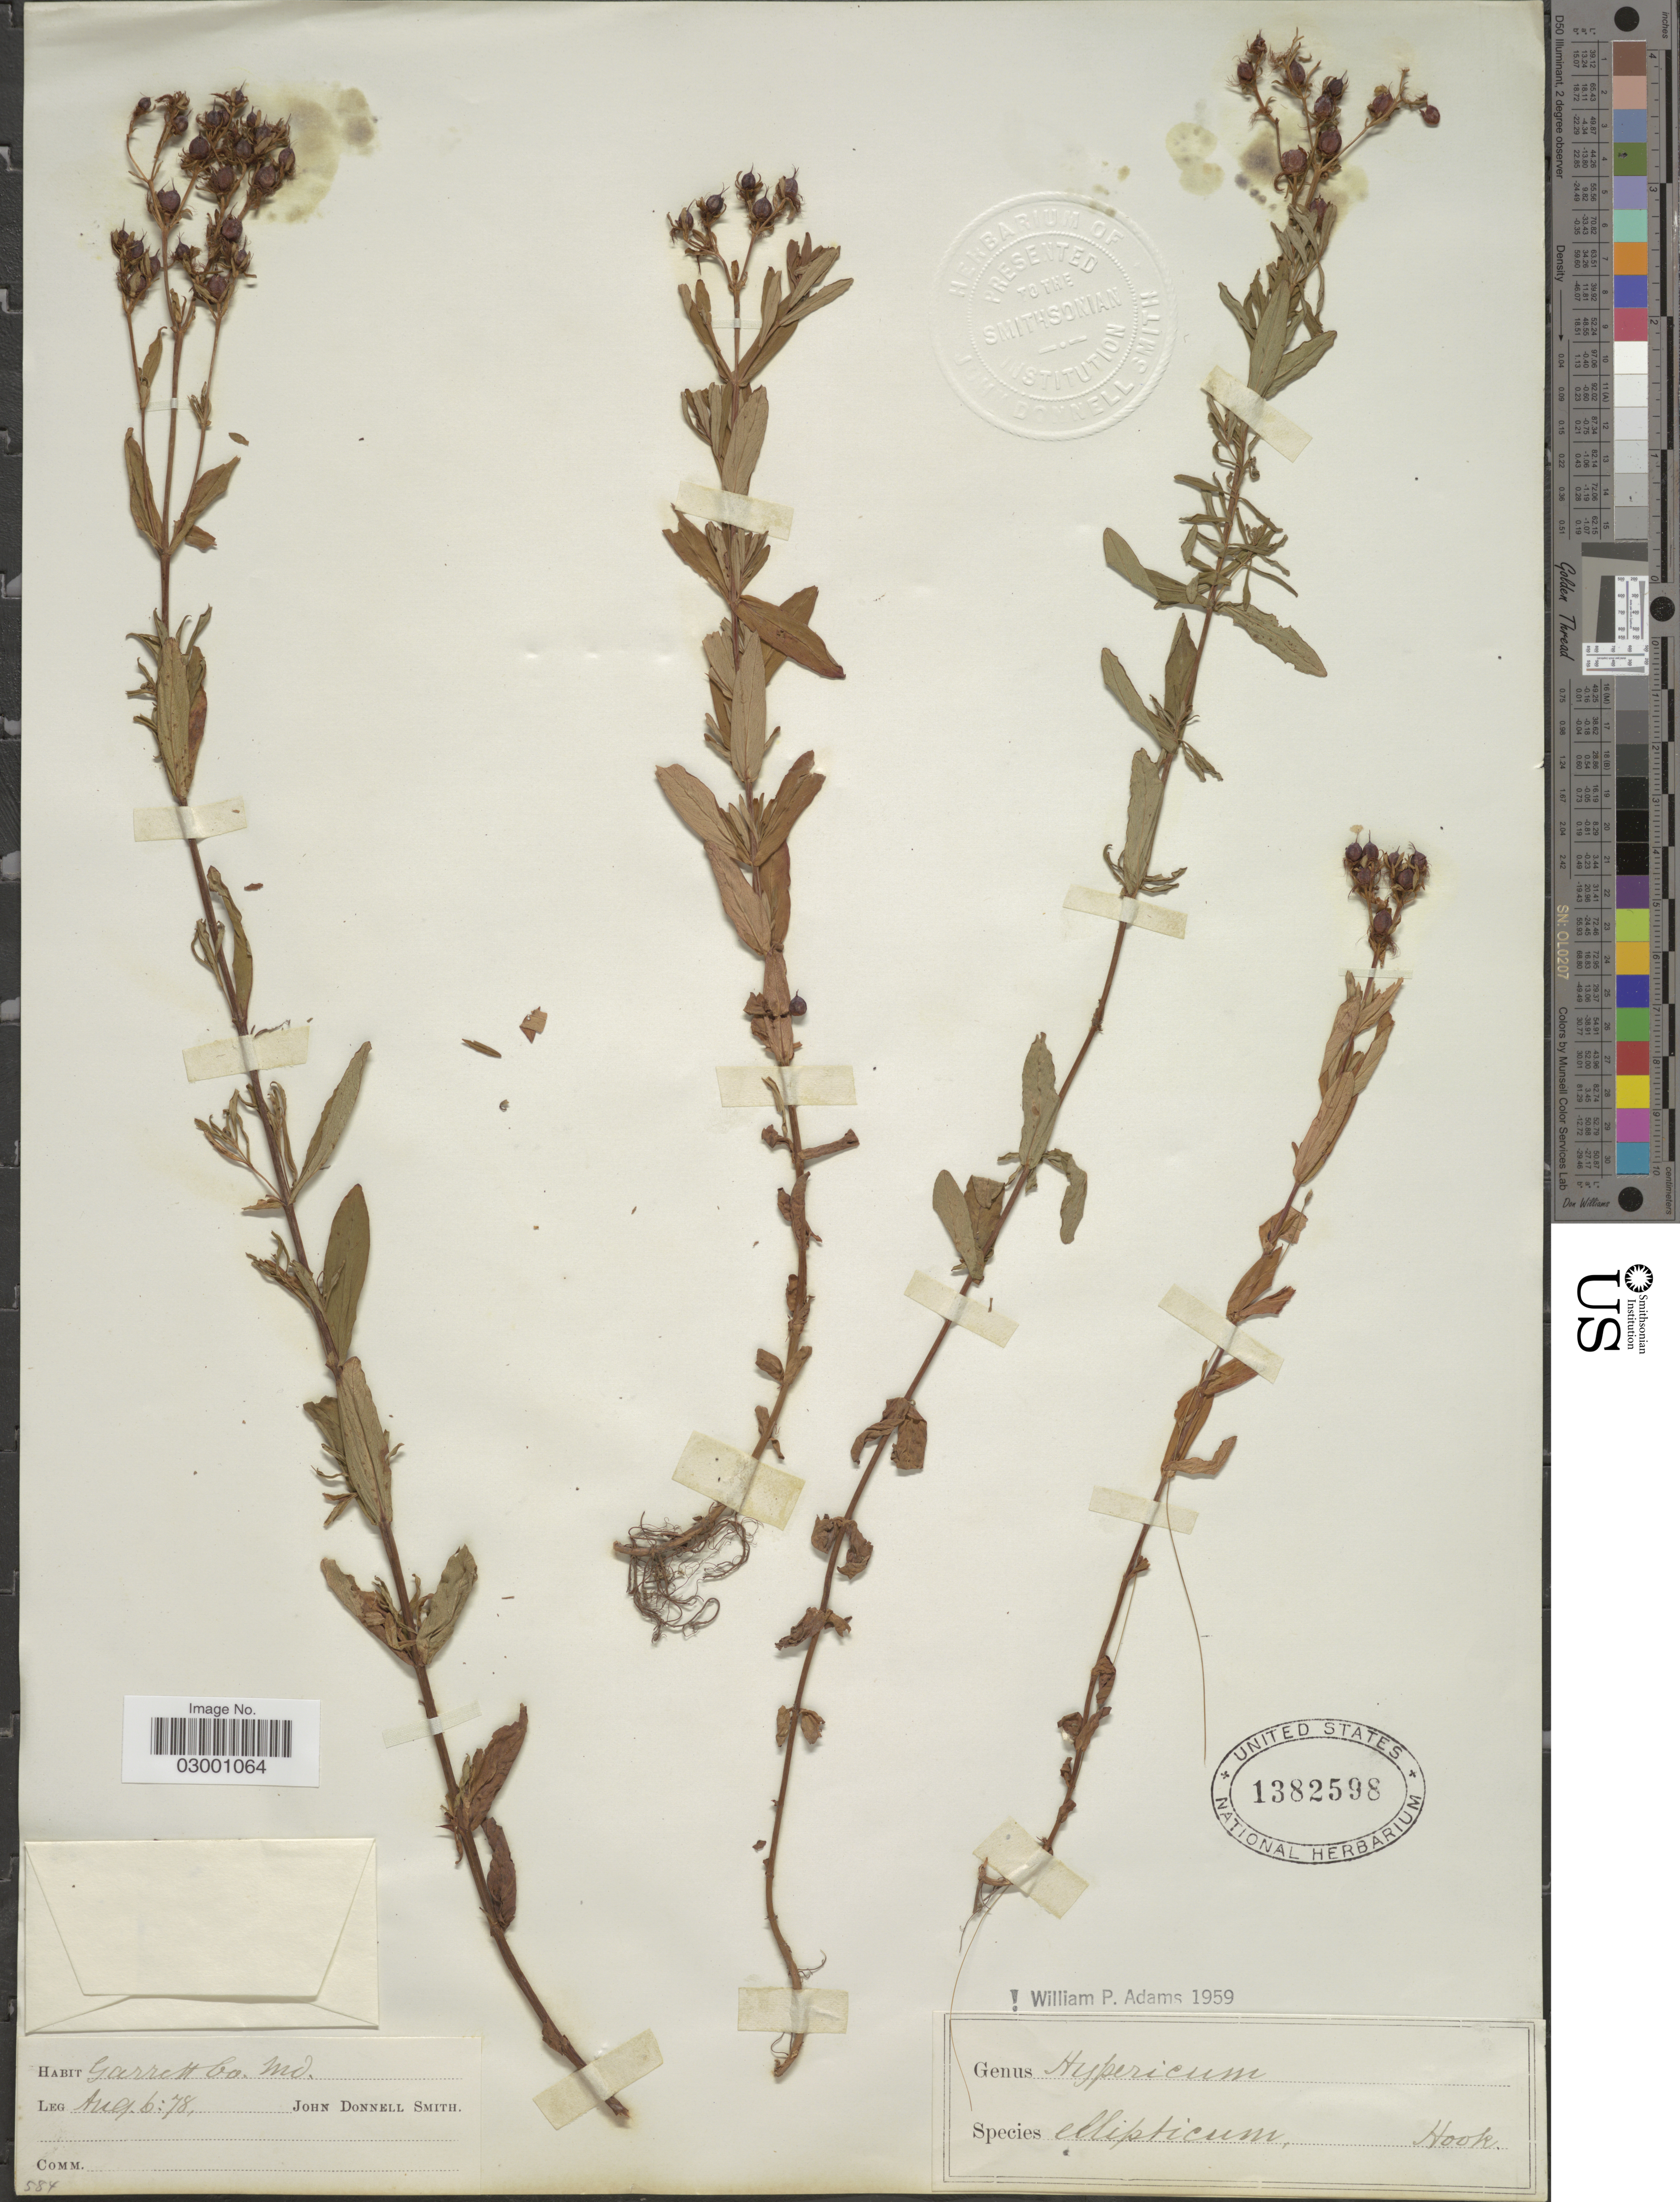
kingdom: Plantae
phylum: Tracheophyta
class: Magnoliopsida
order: Malpighiales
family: Hypericaceae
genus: Hypericum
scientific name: Hypericum ellipticum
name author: Hook.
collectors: J. Donnell Smith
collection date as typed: Transcribed d/m/y: 6/8/78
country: United States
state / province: Maryland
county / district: Garrett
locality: Garrett Co. Md.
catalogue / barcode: US 1382598